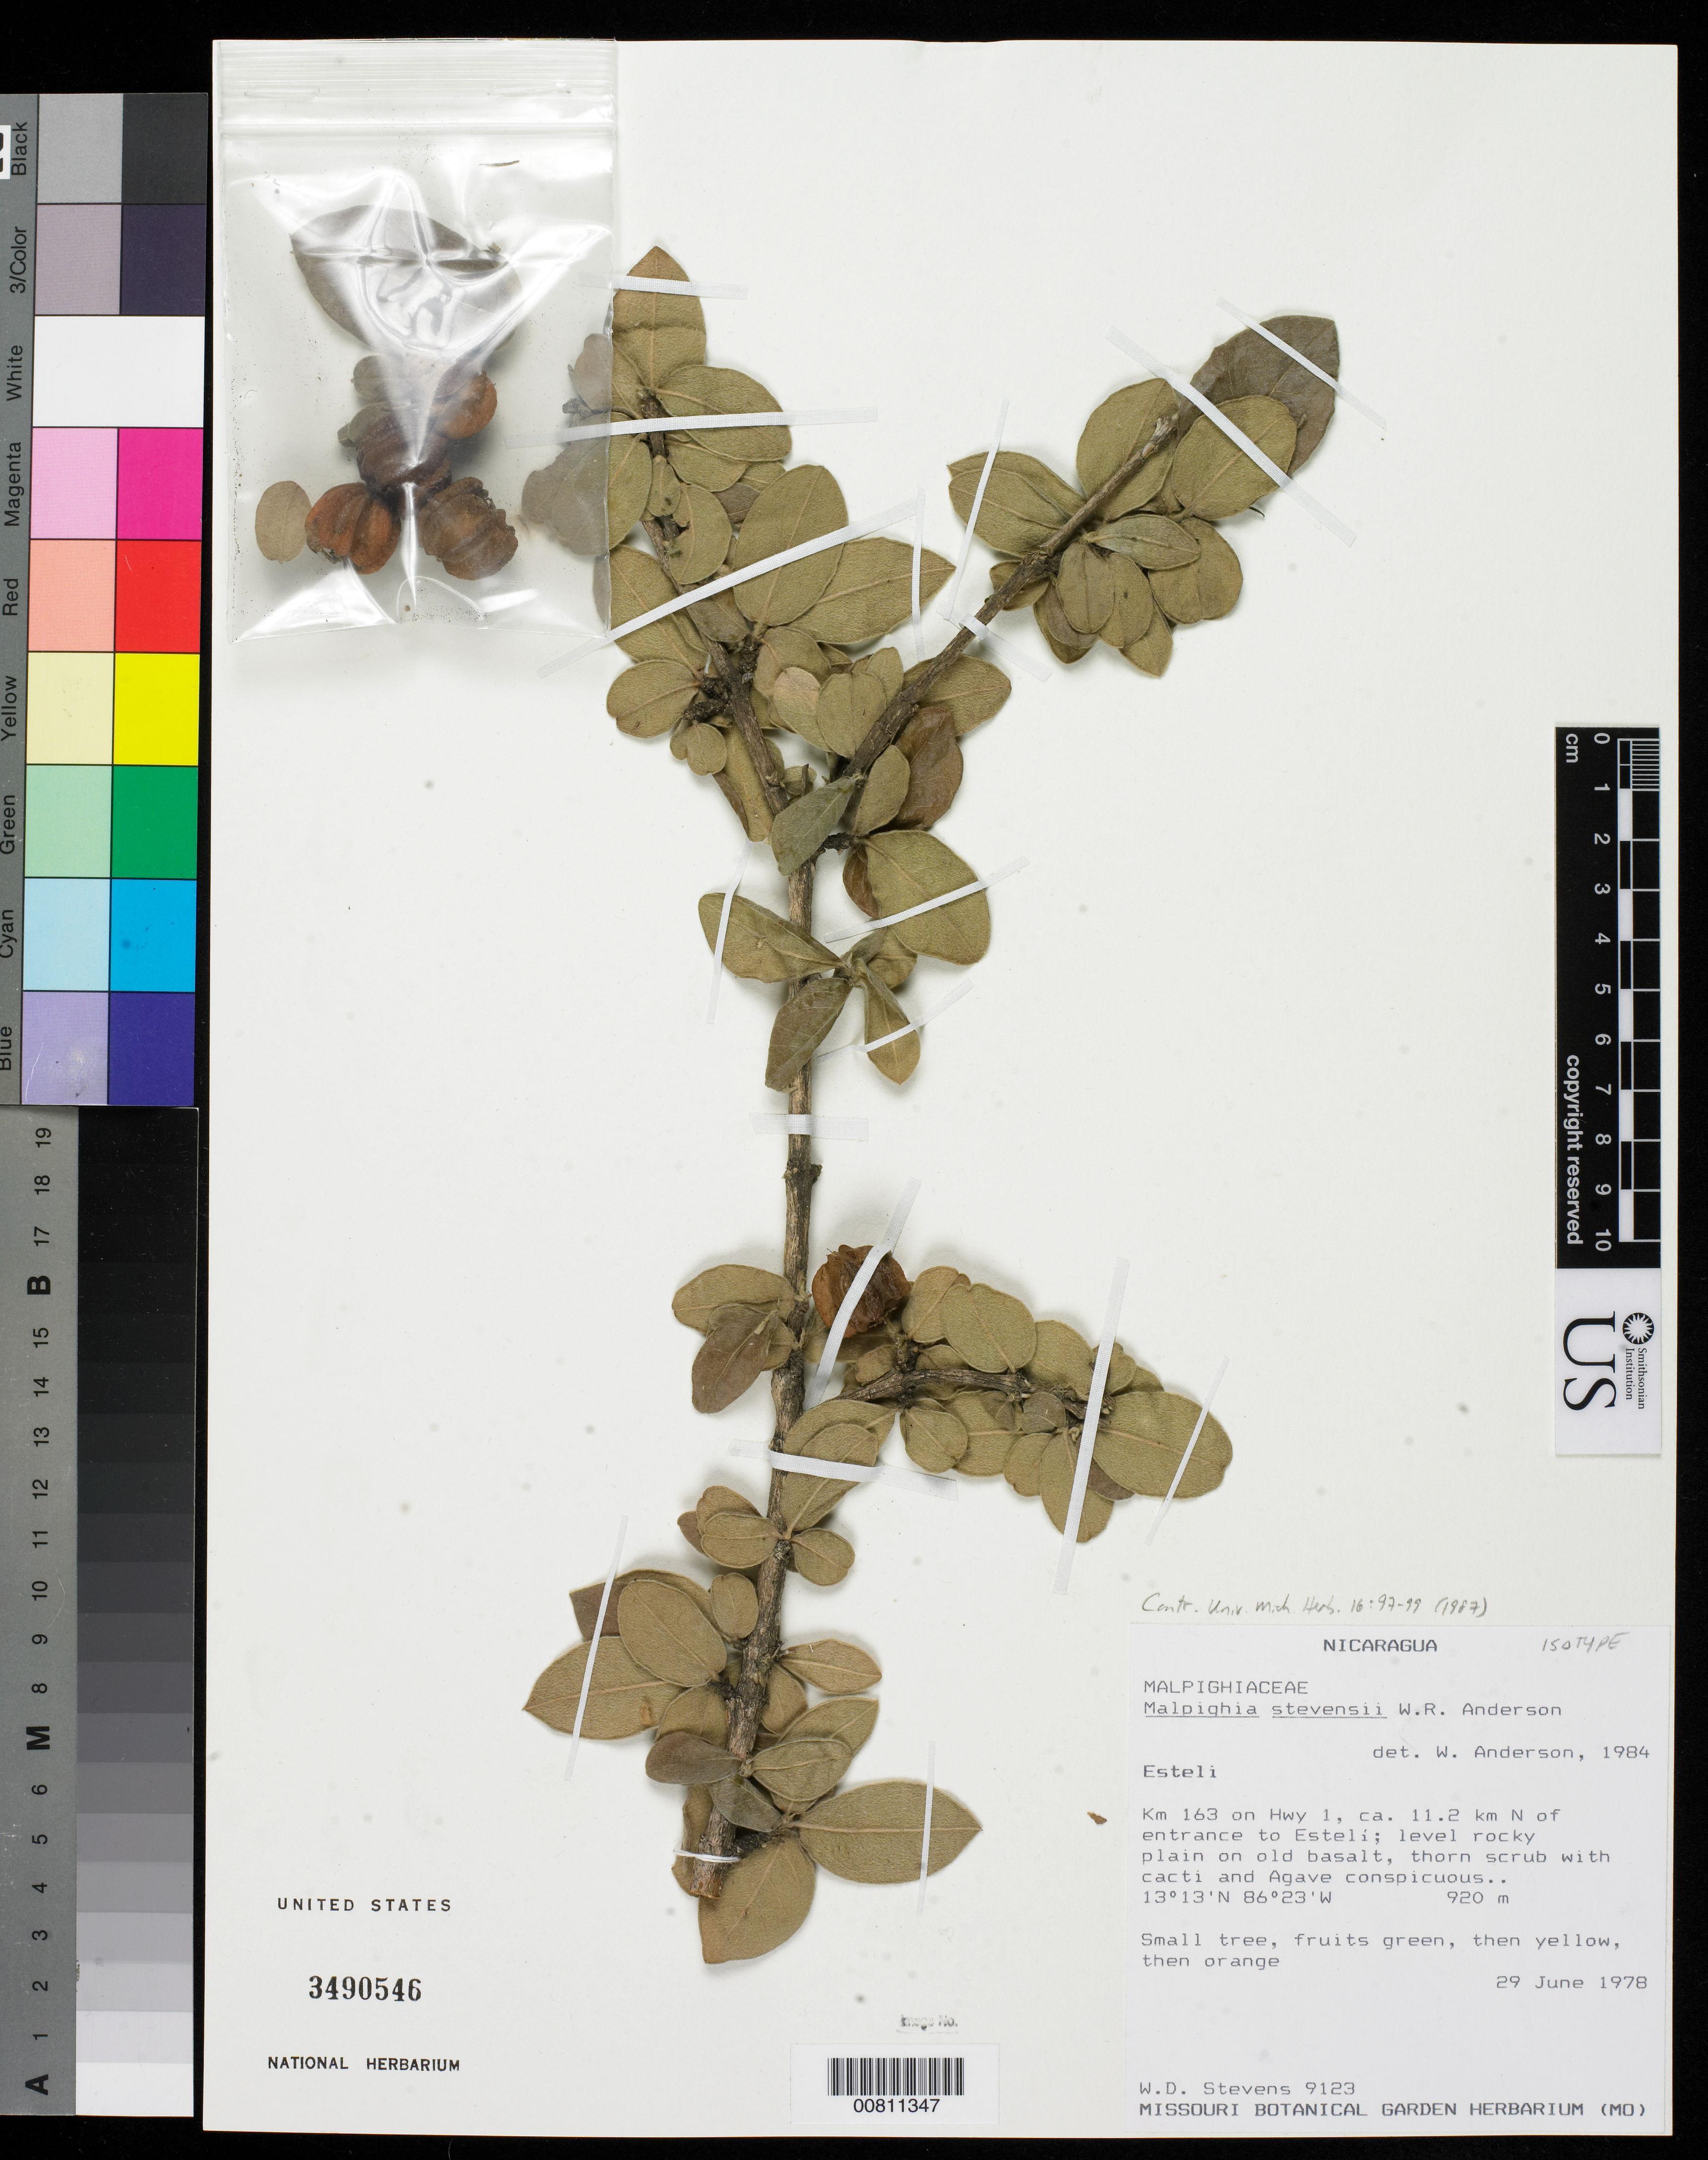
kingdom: Plantae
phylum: Tracheophyta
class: Magnoliopsida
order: Malpighiales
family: Malpighiaceae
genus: Malpighia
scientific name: Malpighia stevensii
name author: W.R. Anderson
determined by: Anderson, W. R., (MICH), University of Michigan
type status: Isotype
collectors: W. D. Stevens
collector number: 9123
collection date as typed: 29 Jun 1978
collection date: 1978-06-29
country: Nicaragua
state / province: Esteli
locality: Km 163 on Hwy 1, ca. 11.2 km N of entrance to Estelí.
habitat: Level rocky plain on old basalt, thorn scrub with cacti and Agave conspicuous.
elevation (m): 920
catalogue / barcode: US 3490546